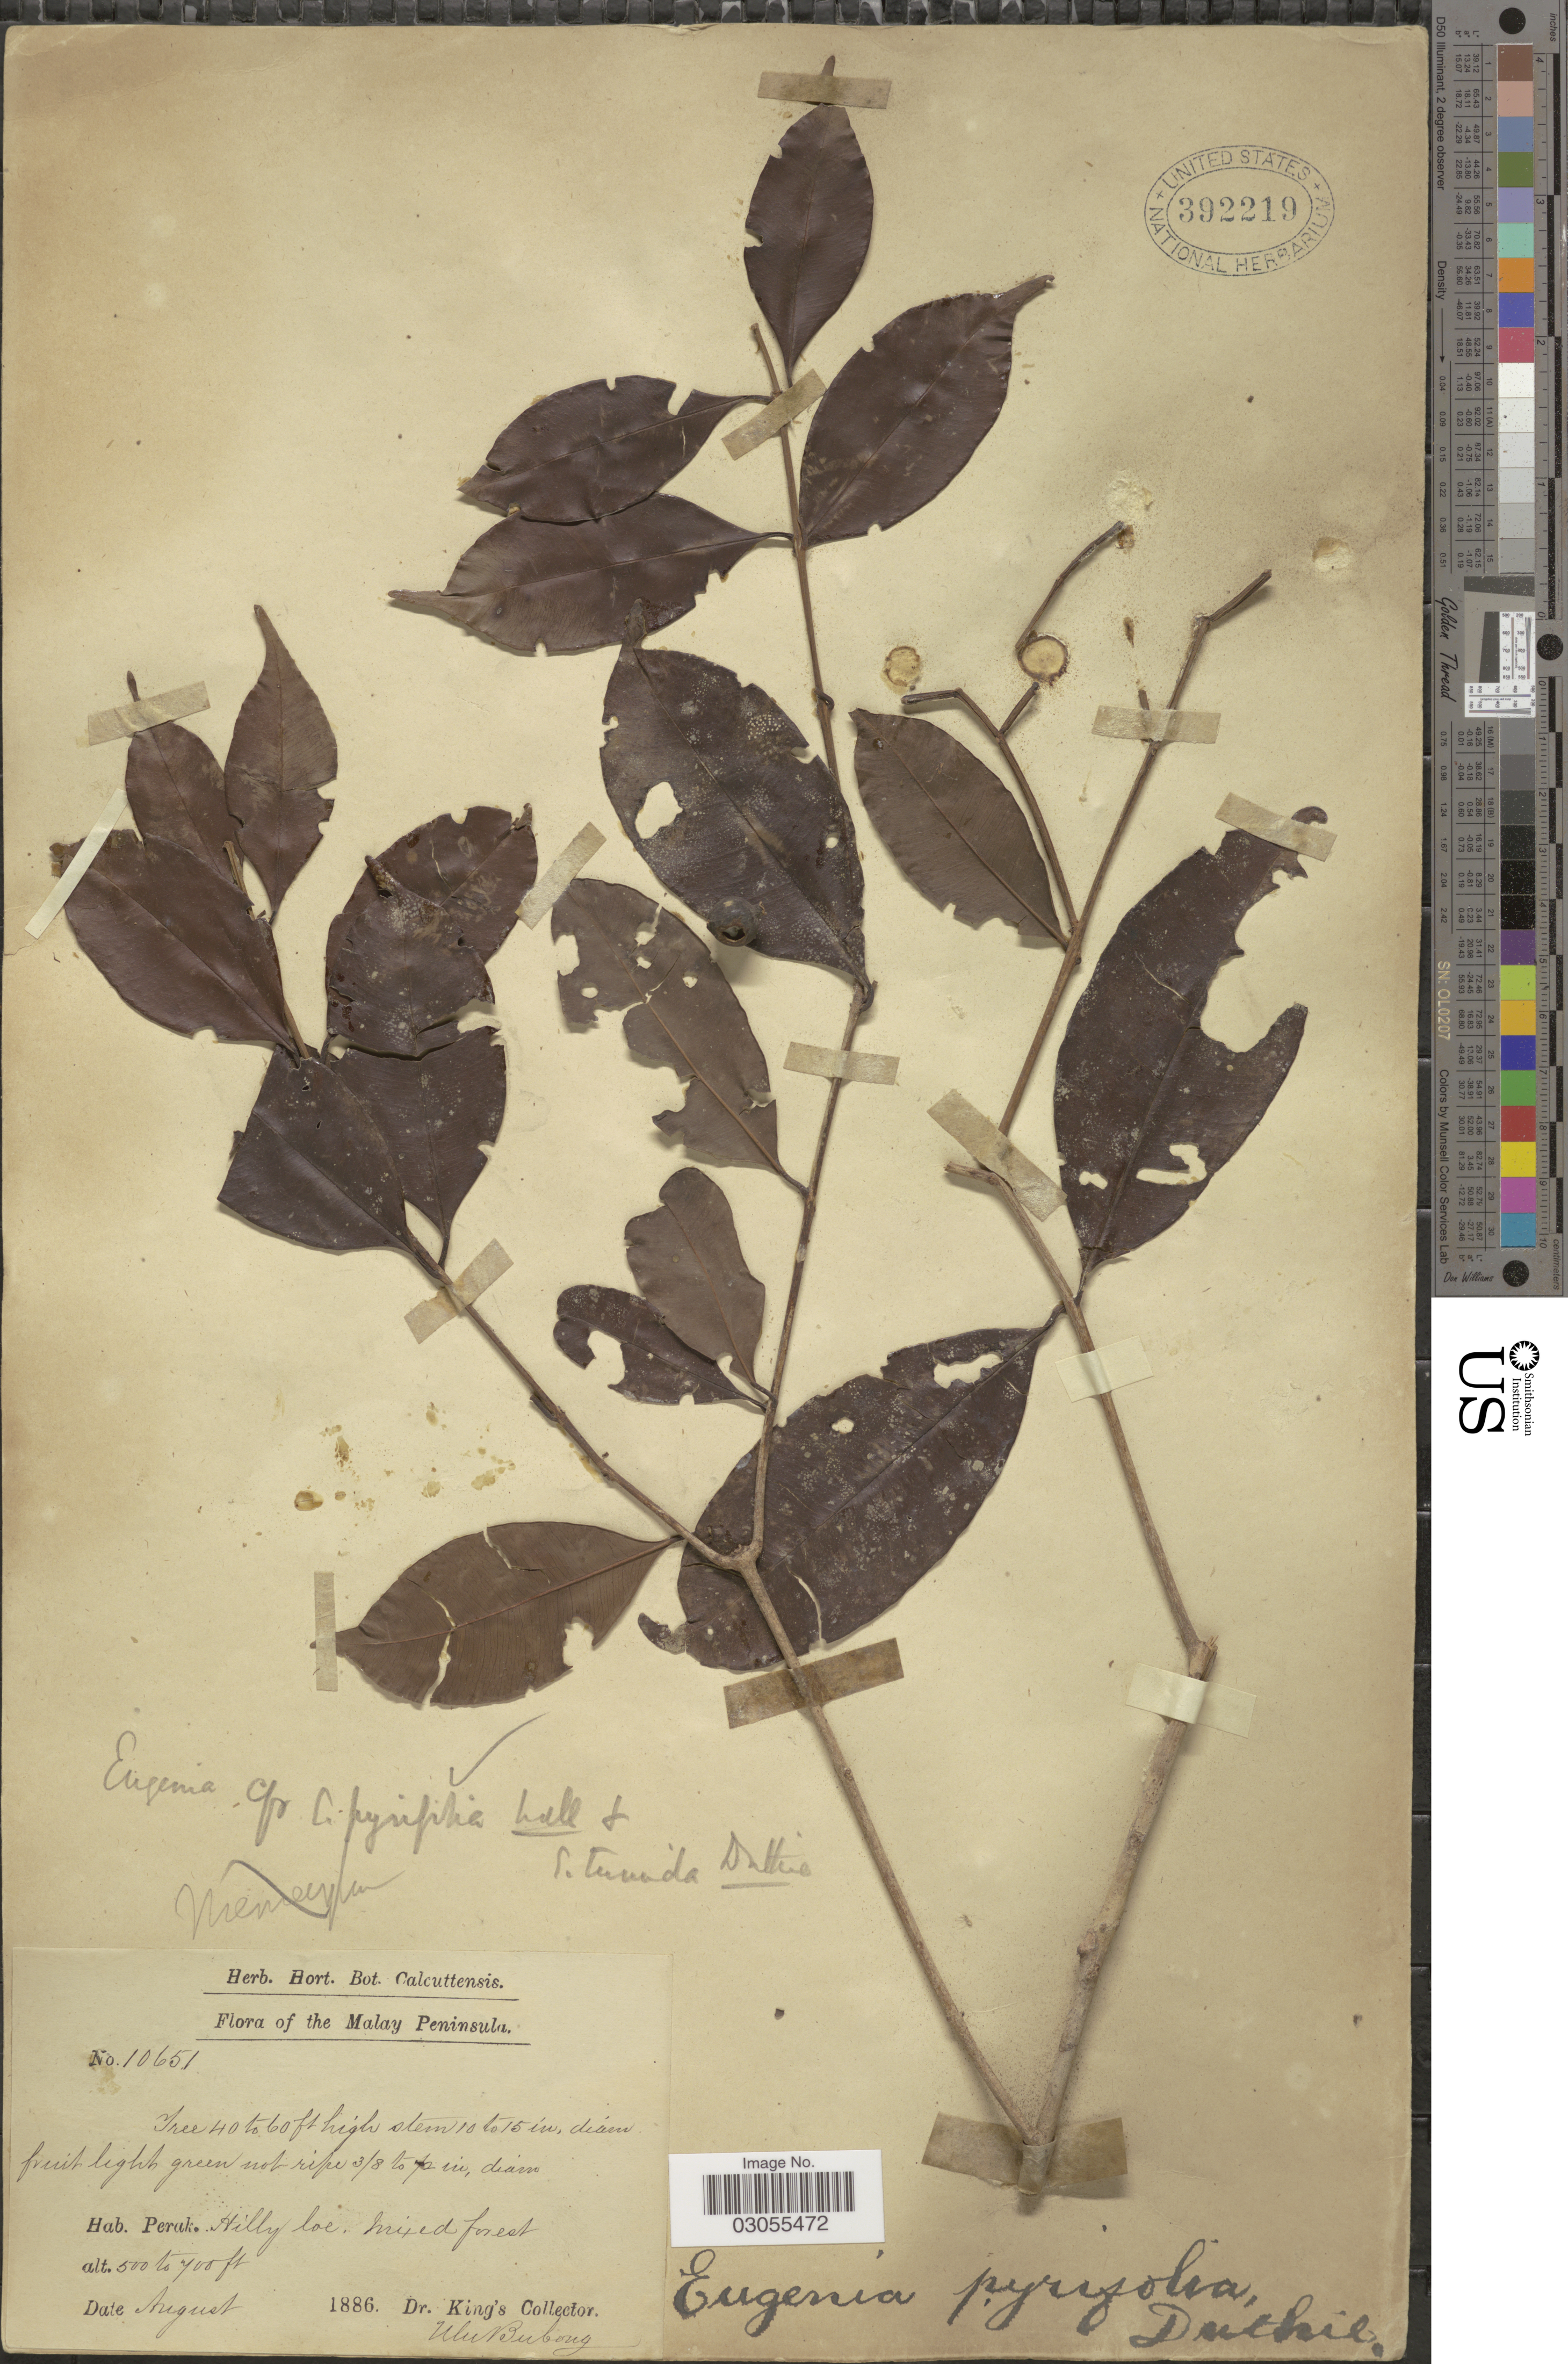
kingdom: Plantae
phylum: Tracheophyta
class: Magnoliopsida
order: Myrtales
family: Myrtaceae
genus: Syzygium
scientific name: Syzygium pyrifolium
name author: (Blume) DC.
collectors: Dr. King's collector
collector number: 10651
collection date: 1886-08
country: Malaysia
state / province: Perak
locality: Malay Peninsula. Hilly.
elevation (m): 152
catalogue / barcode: US 392219